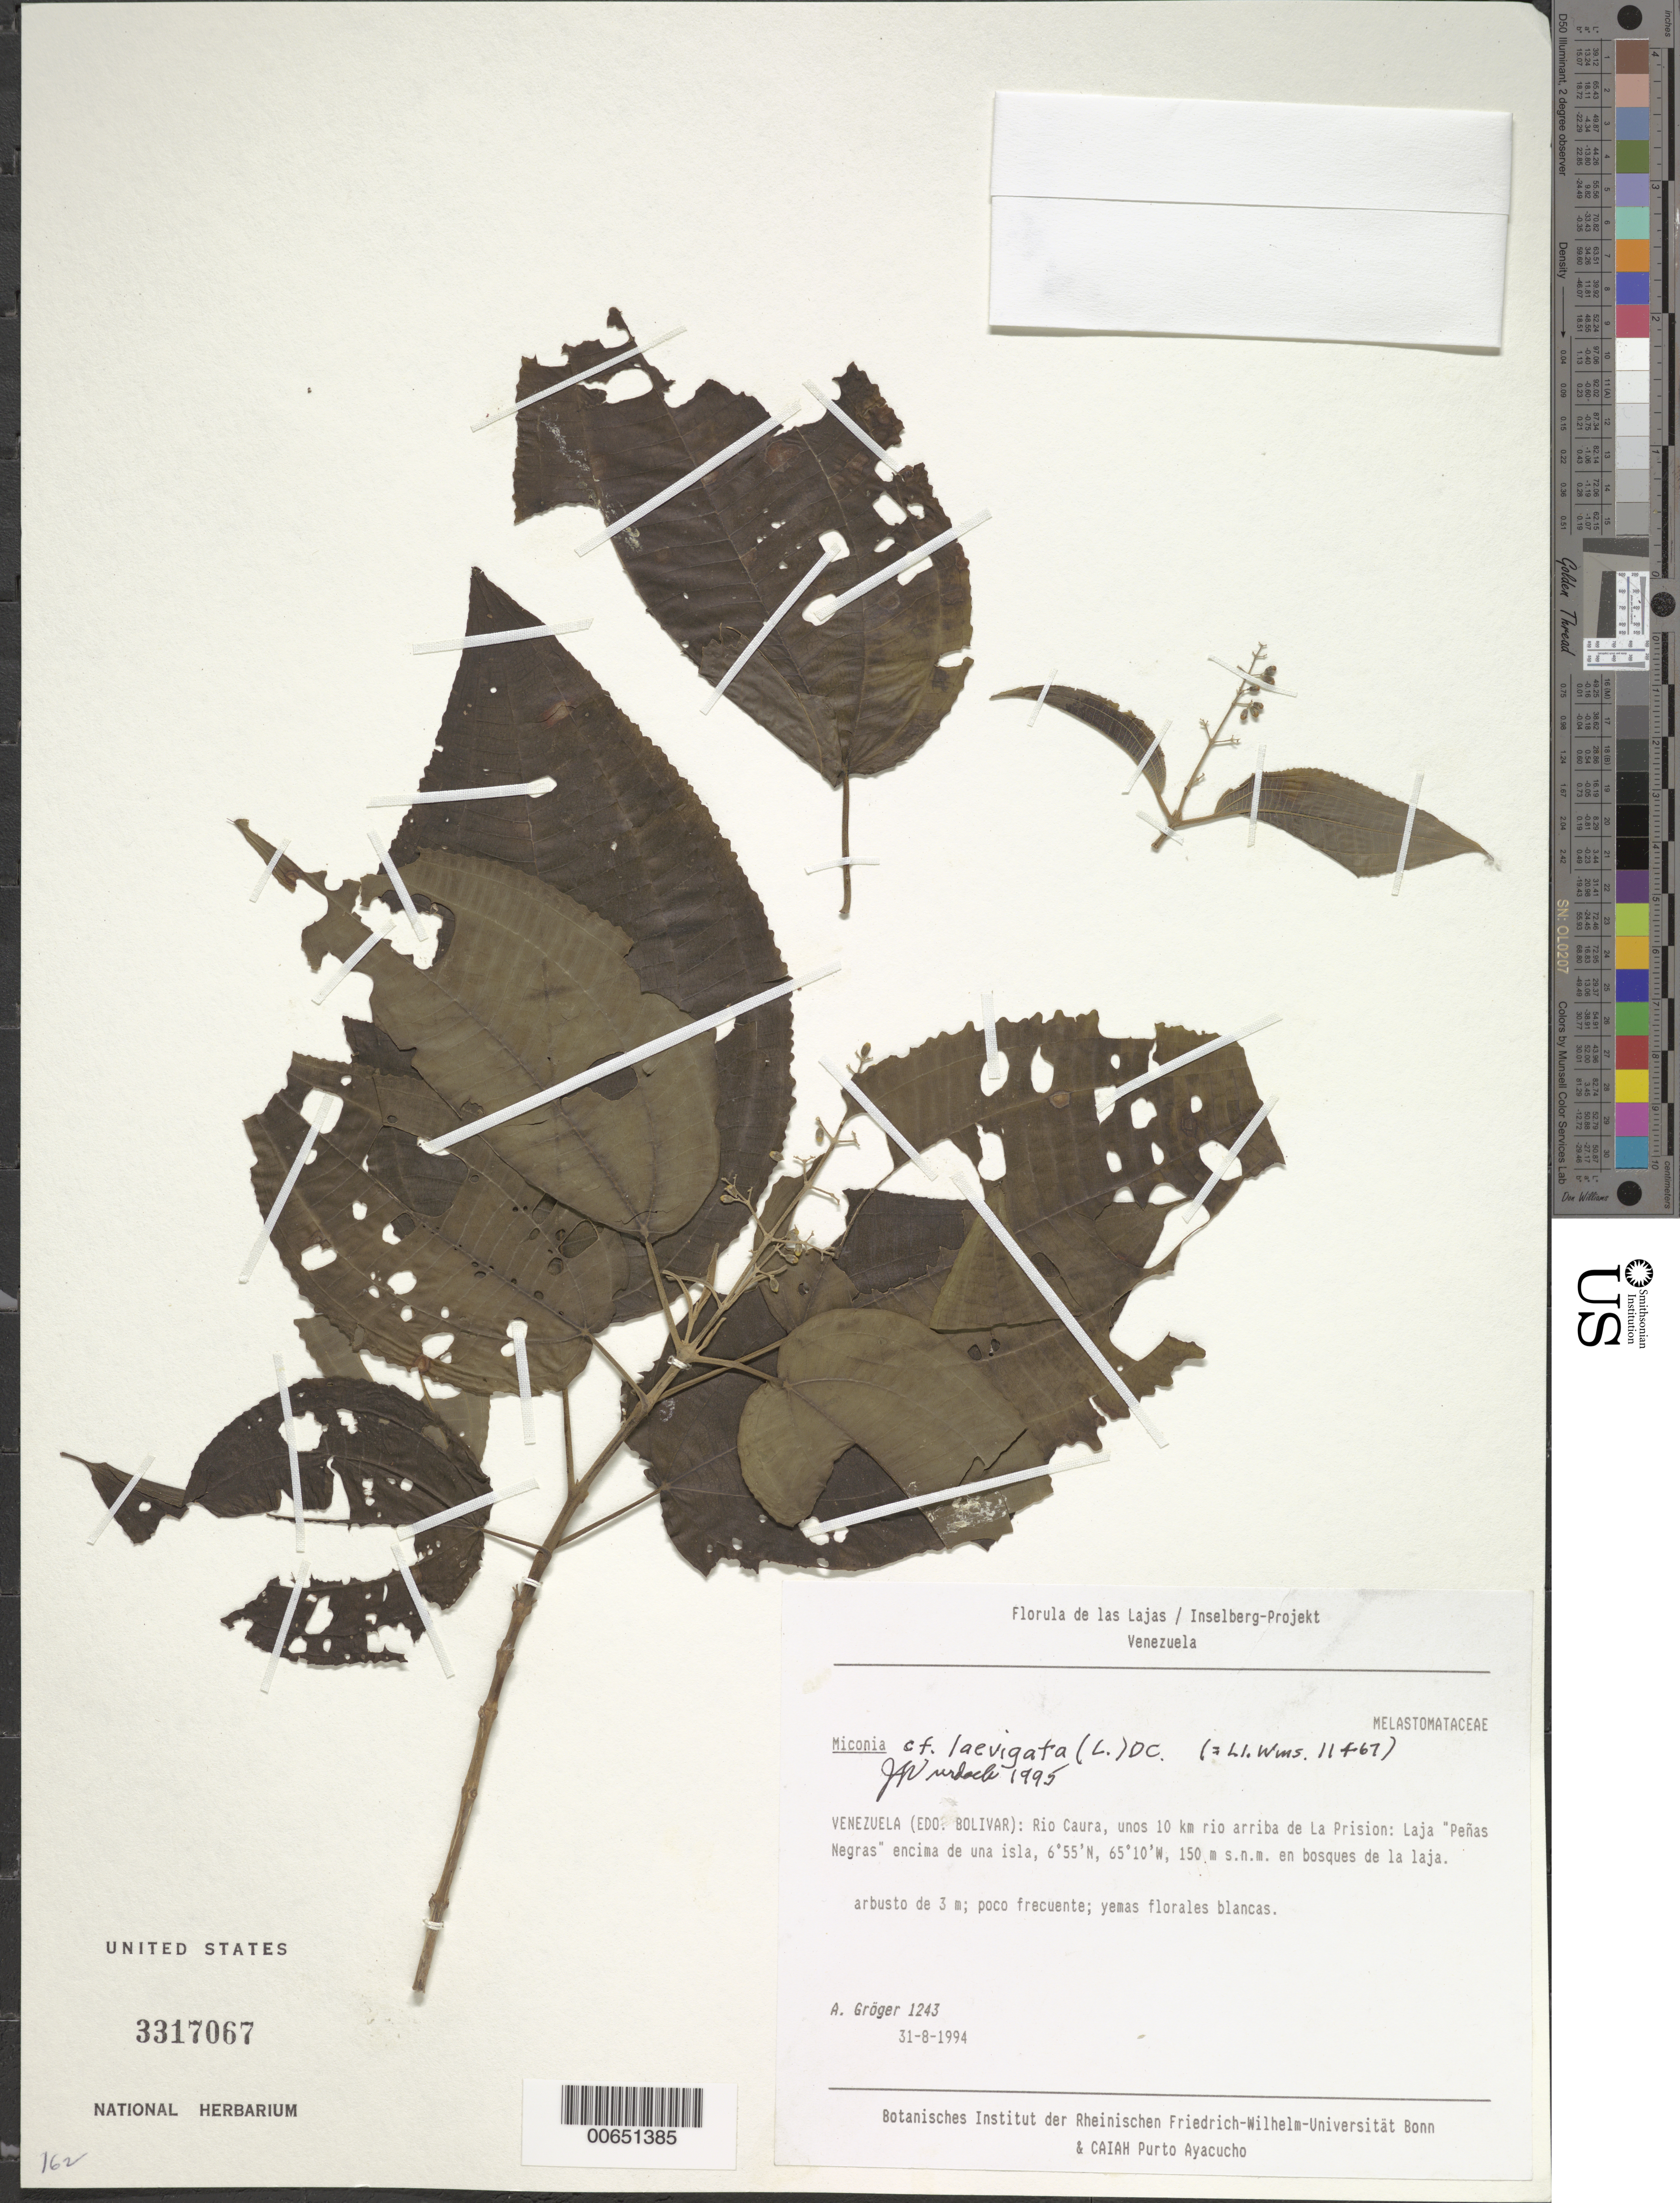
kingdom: Plantae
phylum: Tracheophyta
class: Magnoliopsida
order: Myrtales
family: Melastomataceae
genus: Miconia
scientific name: Miconia laevigata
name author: (L.) D. Don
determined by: Wurdack, John J., (US), US (UNITED STATES)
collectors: A. Gröger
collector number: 1243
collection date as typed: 31-Aug-94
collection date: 1994-08-31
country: Venezuela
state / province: Bolívar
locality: Río Caura, unos 10 km Río arriba de La Prision: Laja "Peñas Negras"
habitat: Encima de una isla, en bosques de la laja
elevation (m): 150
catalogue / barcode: US 3317067